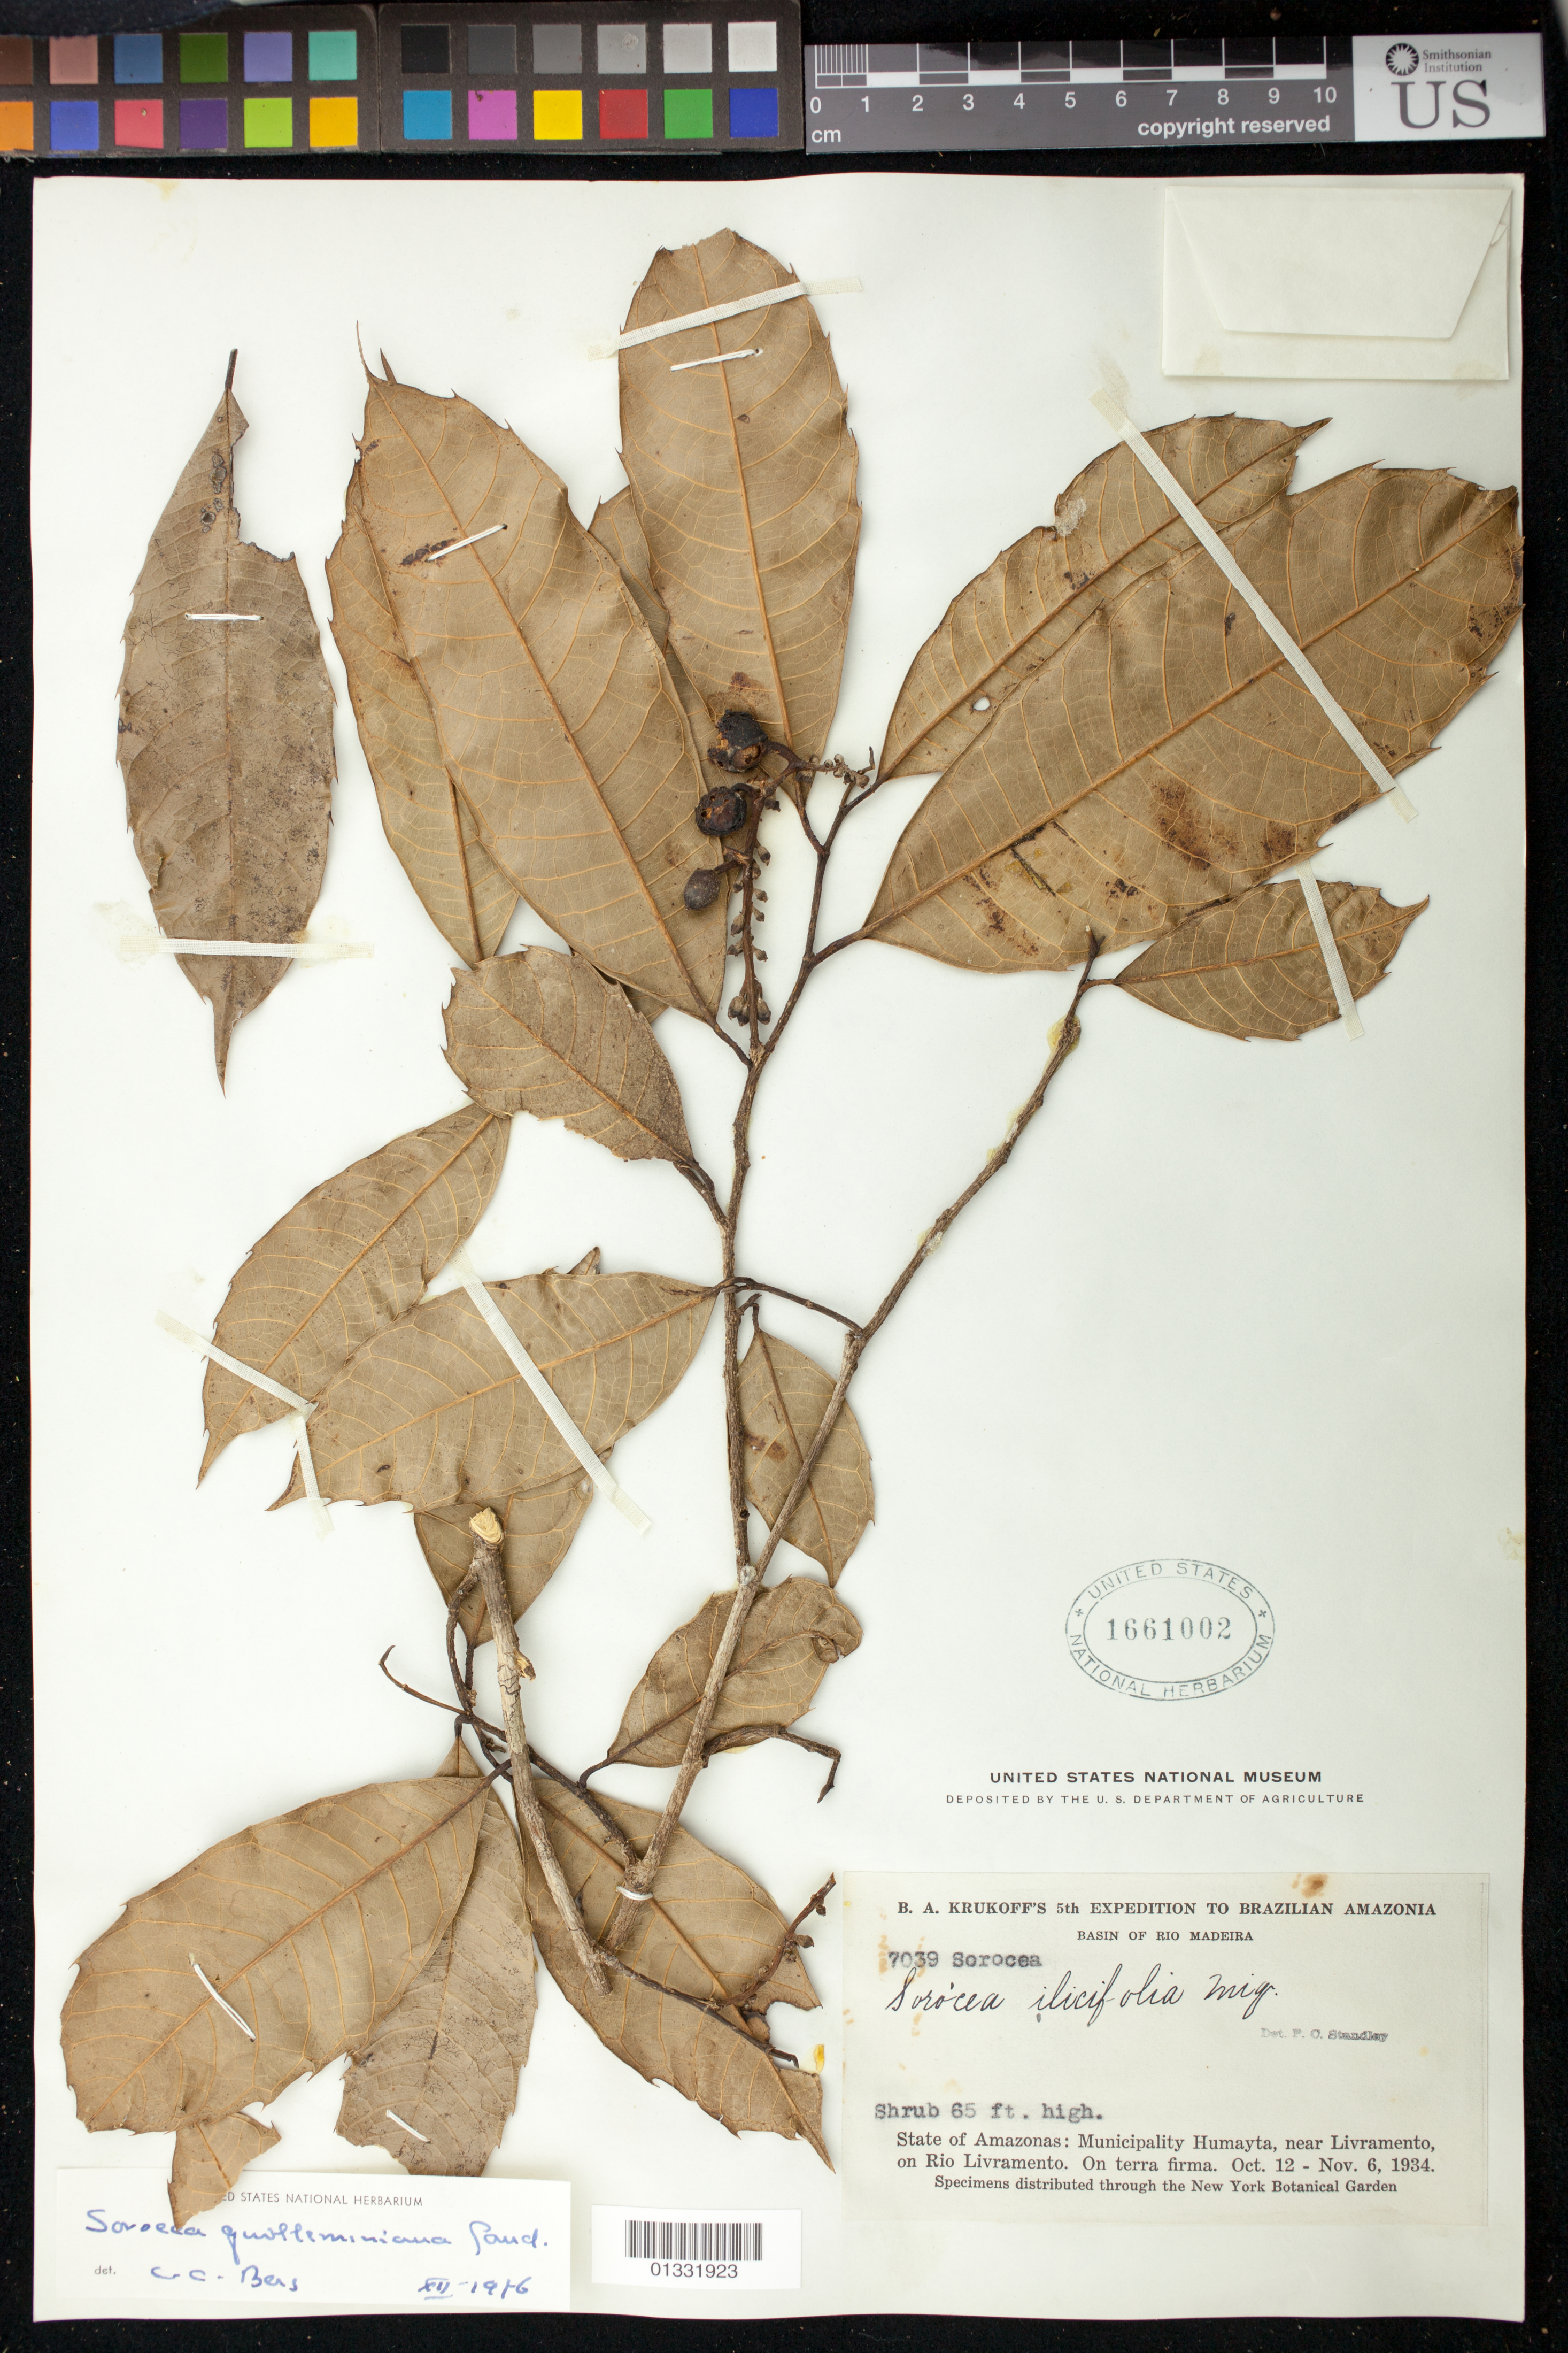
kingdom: Plantae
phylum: Tracheophyta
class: Magnoliopsida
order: Rosales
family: Moraceae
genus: Sorocea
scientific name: Sorocea guilleminiana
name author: Gaudich.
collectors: B. A. Krukoff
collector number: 7039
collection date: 1934-10-12/1934-11-06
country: Brazil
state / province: Amazonas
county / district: Humaitá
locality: Basin of Rio Madeira. Near Livramento, on Rio Livramento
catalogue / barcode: US 1661002